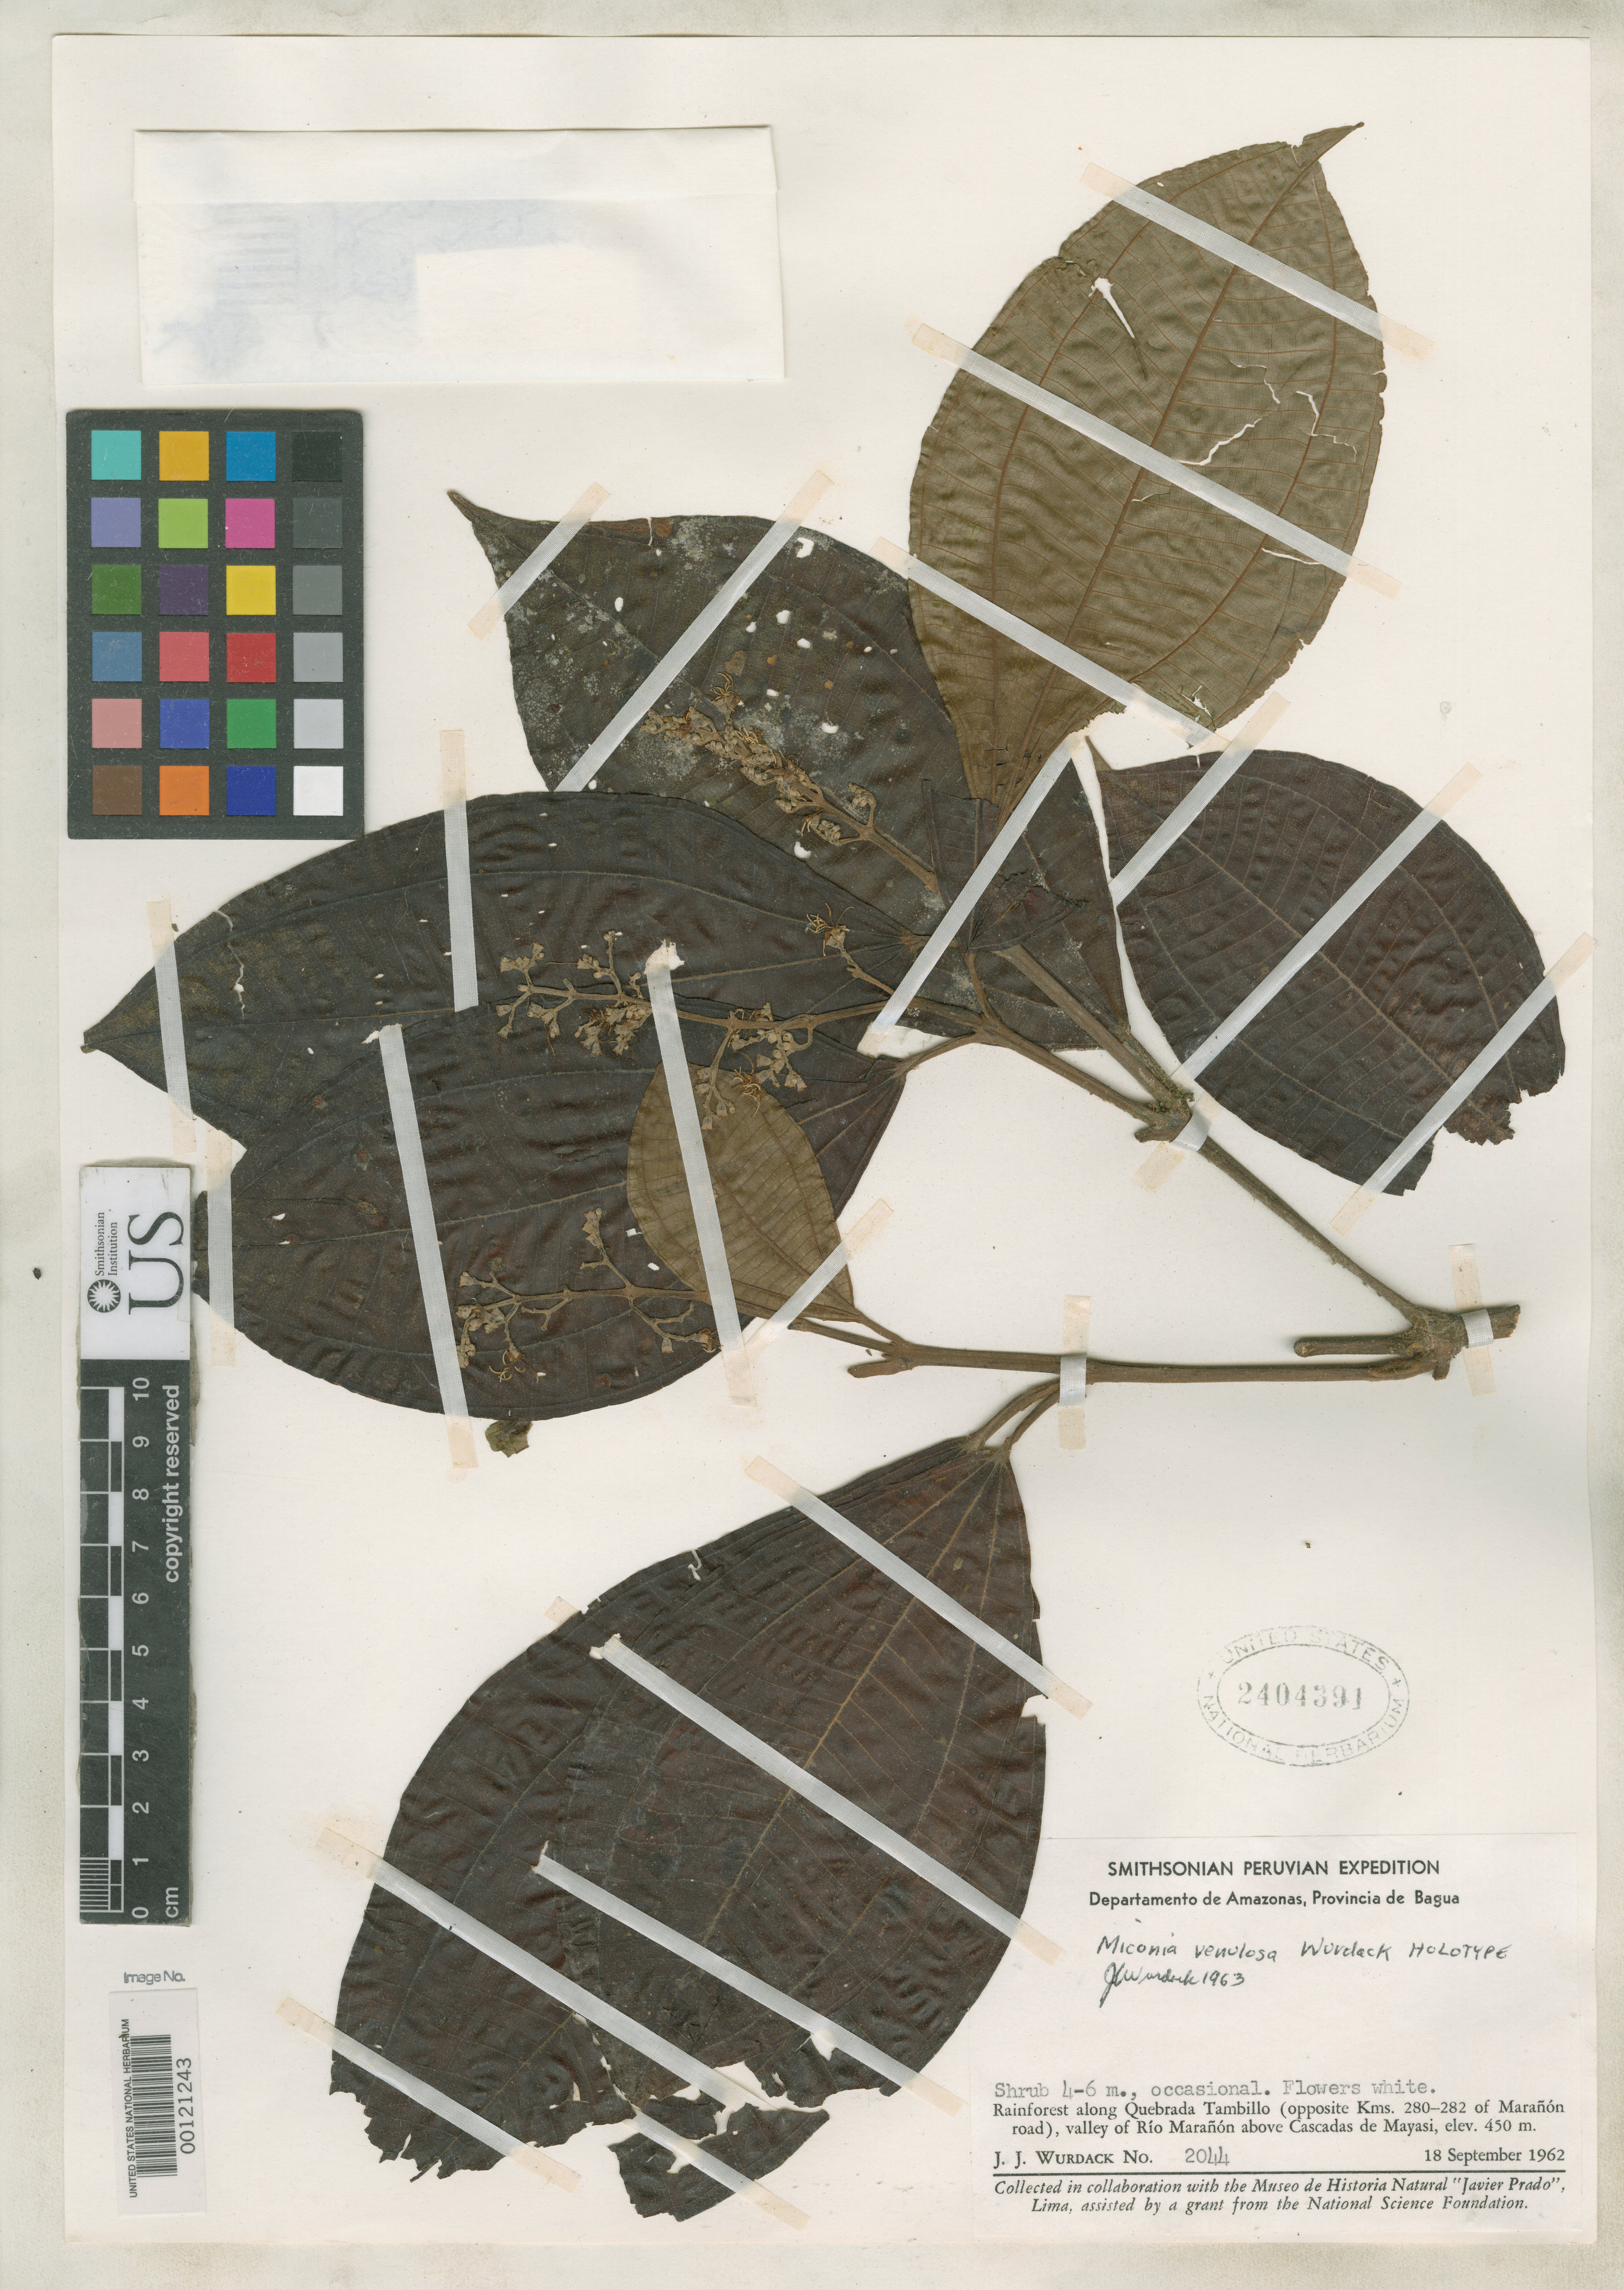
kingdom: Plantae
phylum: Tracheophyta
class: Magnoliopsida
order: Myrtales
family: Melastomataceae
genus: Miconia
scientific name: Miconia venulosa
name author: Wurdack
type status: Holotype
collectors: J. J. Wurdack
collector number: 2044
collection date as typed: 18 Sep 1962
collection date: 1962-09-18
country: Peru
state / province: Amazonas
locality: Quebrada Tambillo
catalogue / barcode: US 2404391